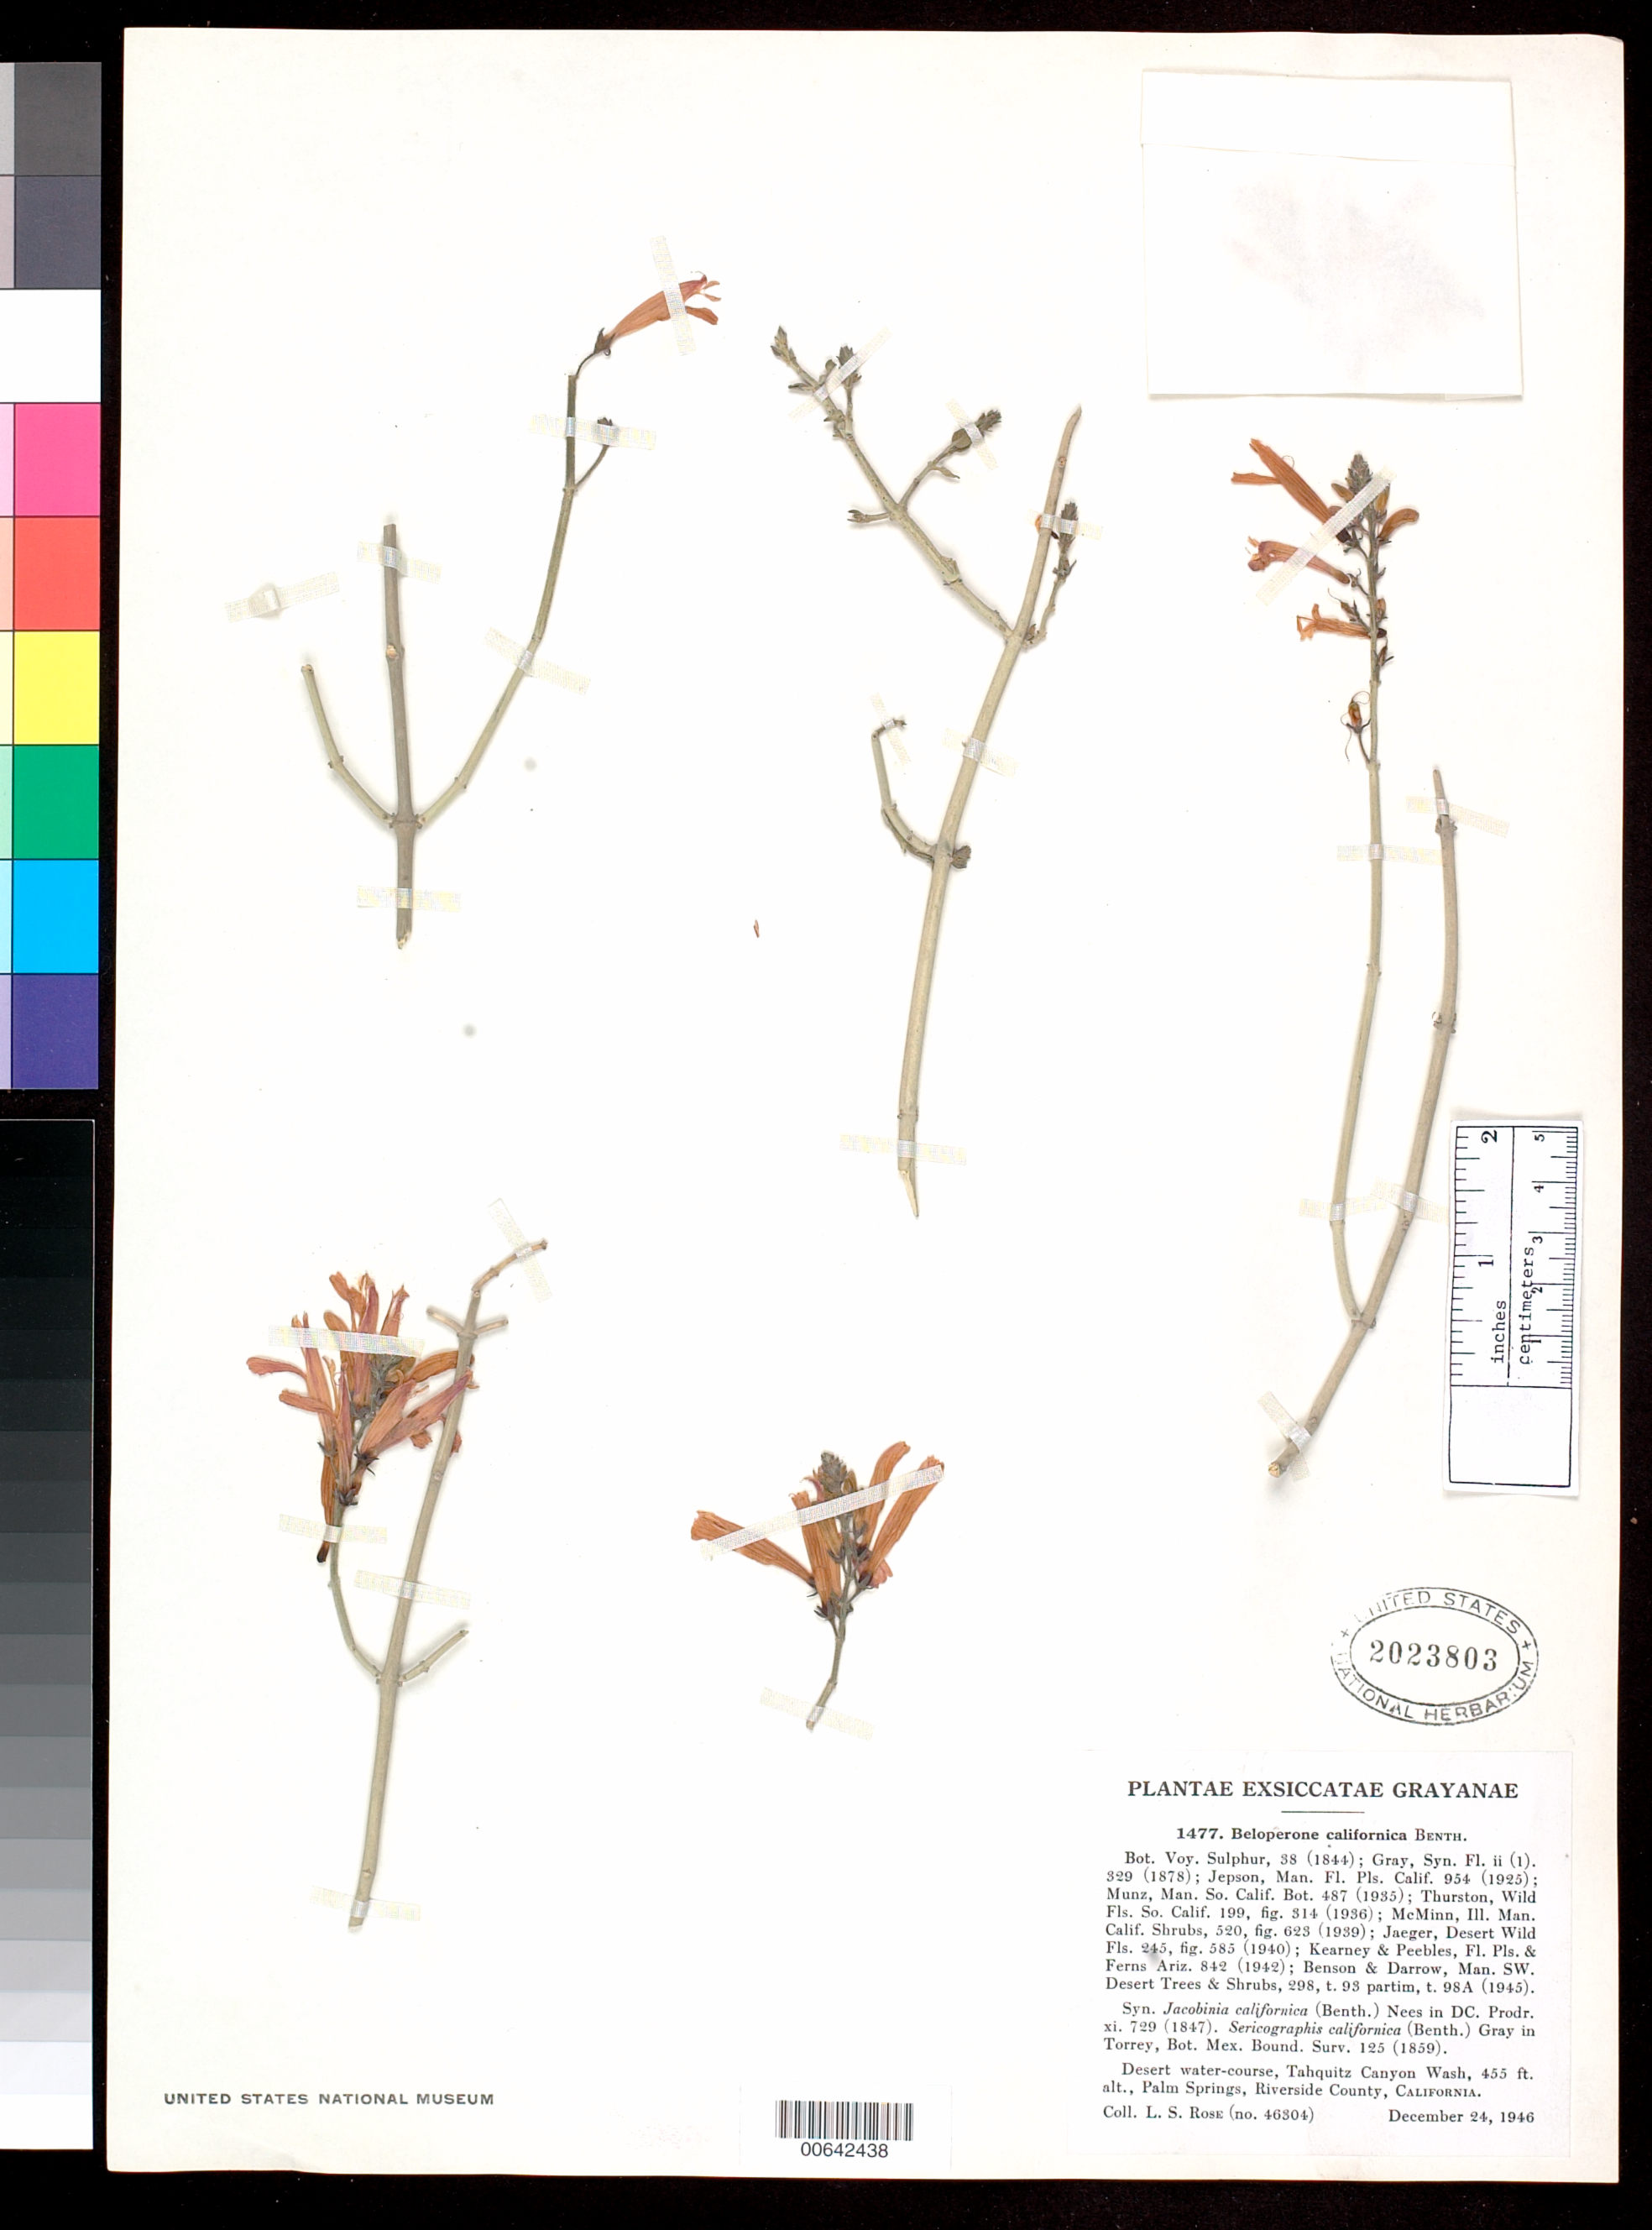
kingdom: Plantae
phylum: Tracheophyta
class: Magnoliopsida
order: Lamiales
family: Acanthaceae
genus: Beloperone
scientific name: Beloperone californica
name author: Benth.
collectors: L. S. Rose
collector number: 46304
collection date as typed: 24 Dec 1946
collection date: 1946-12-24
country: United States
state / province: California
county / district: Riverside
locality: Tahquitz Canyon Wash, Palm Springs.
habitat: Desert water-course.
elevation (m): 139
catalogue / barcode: US 2023803